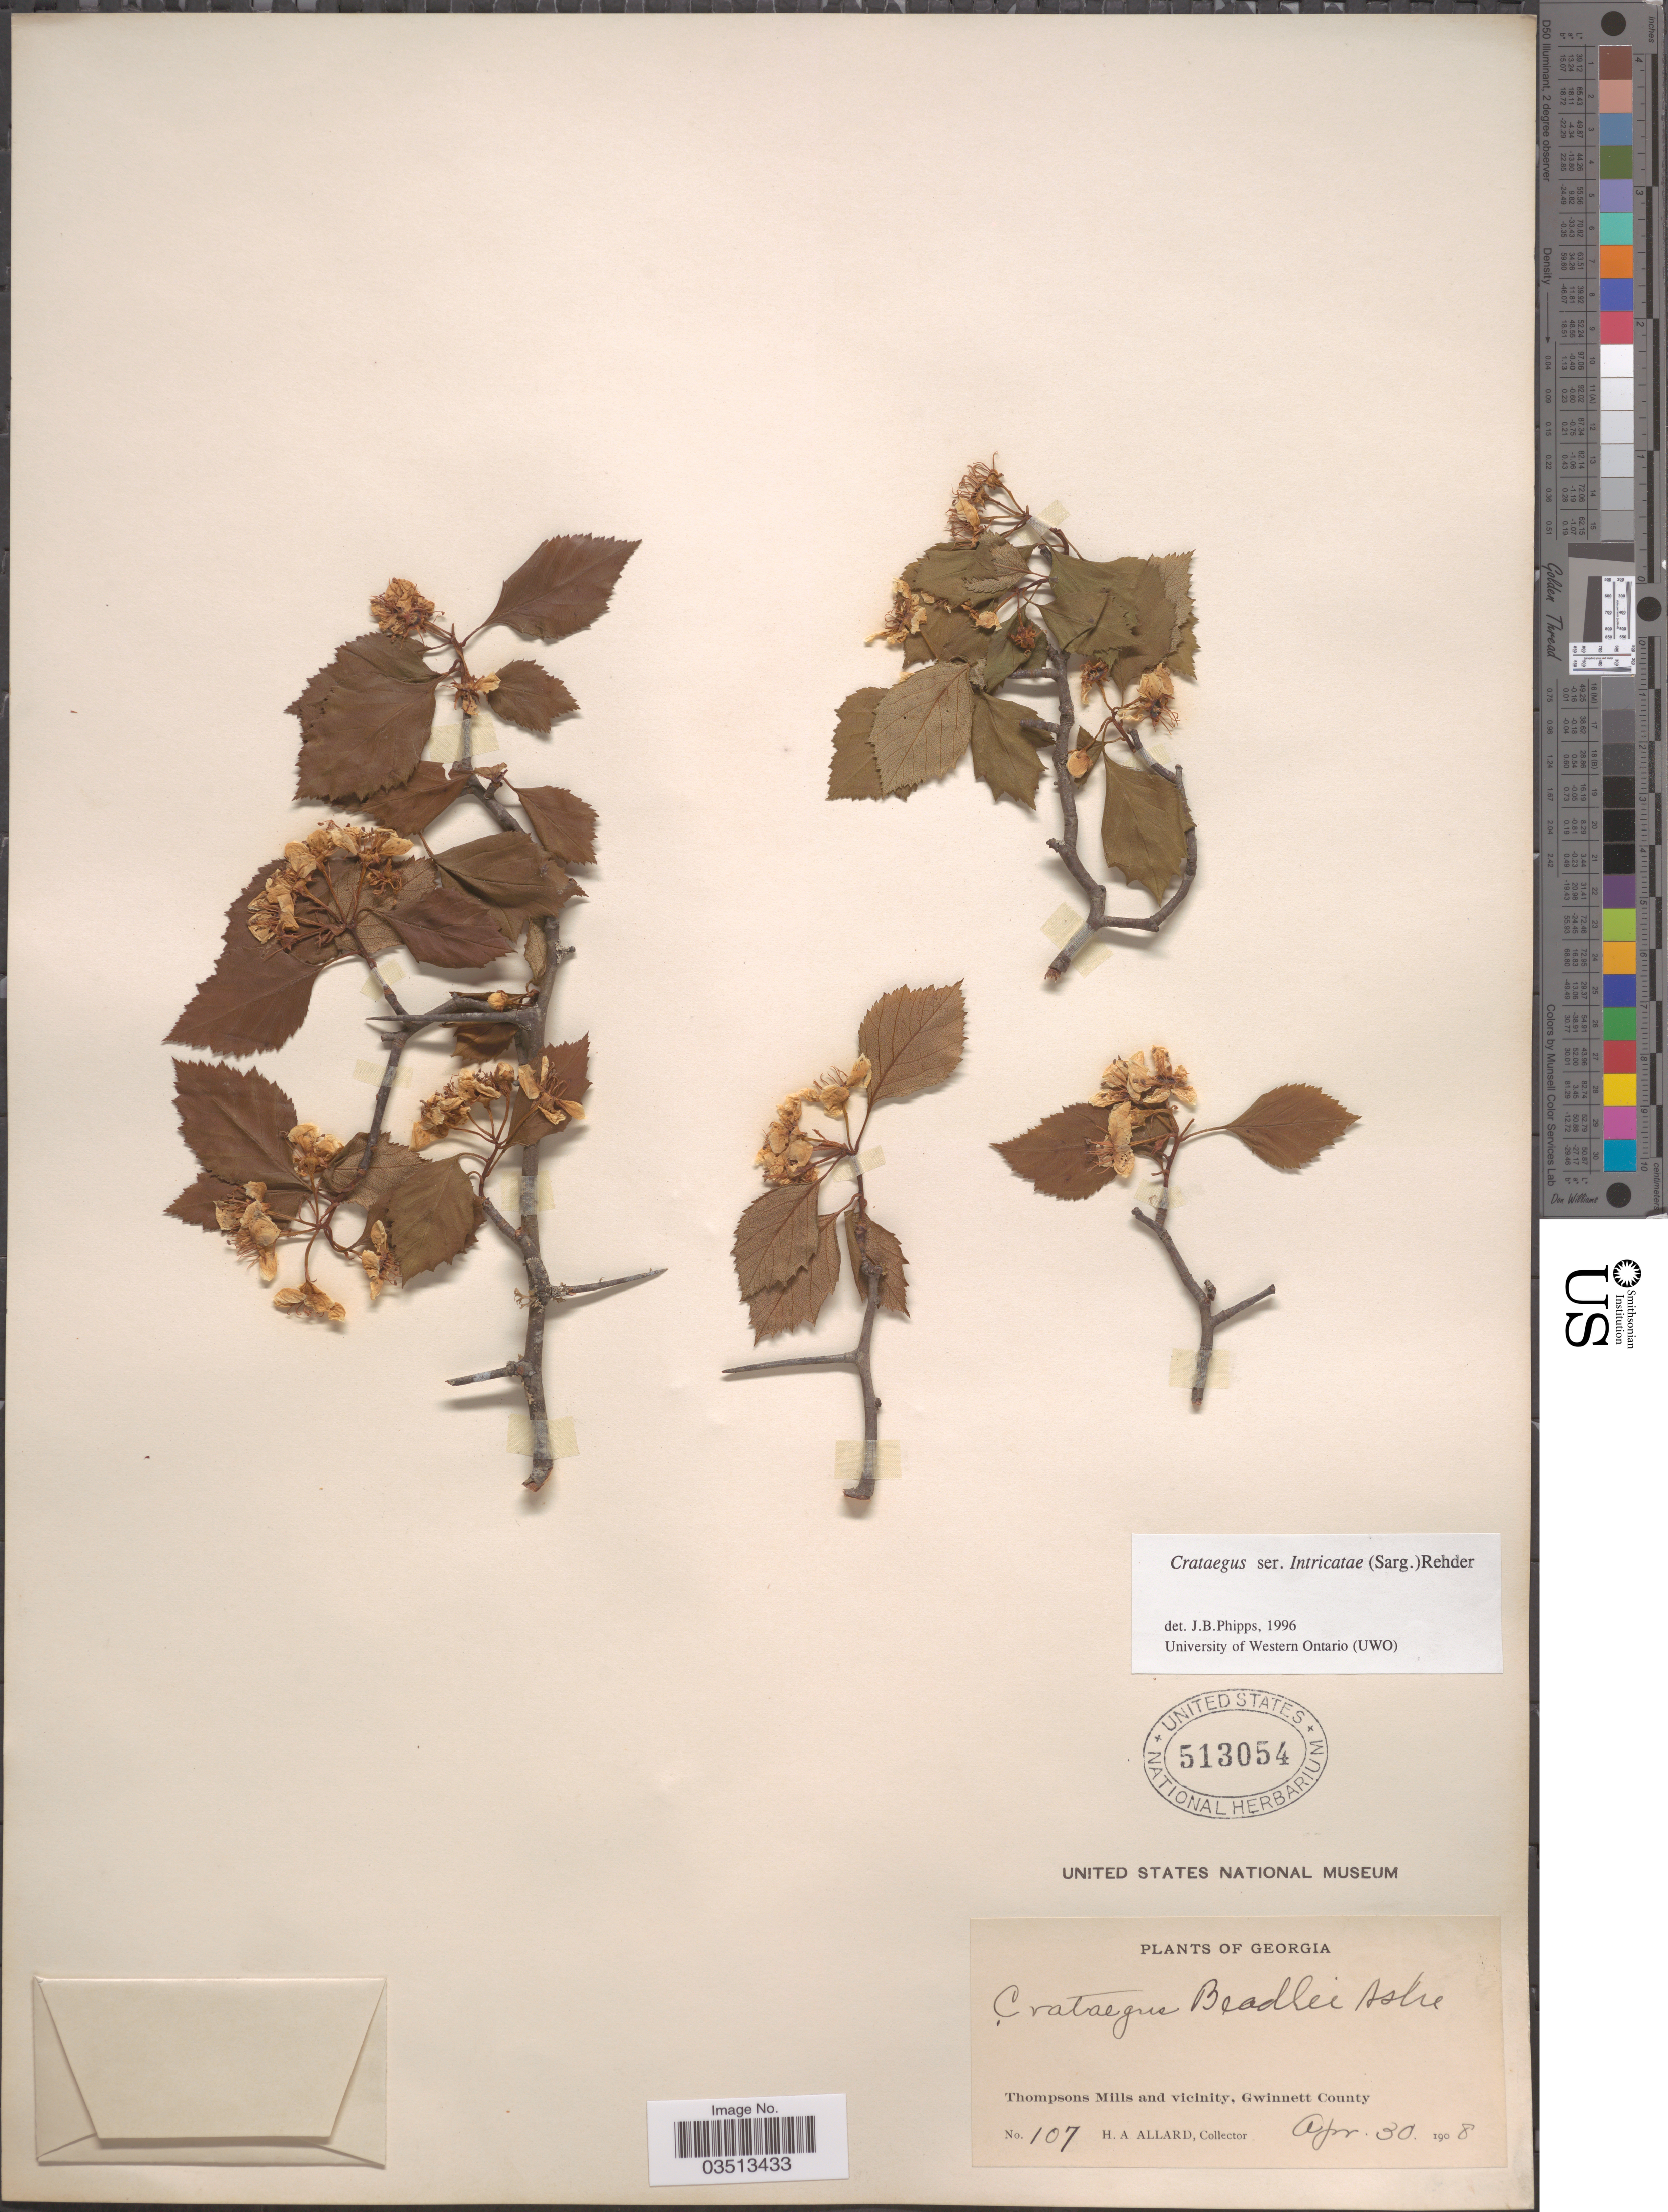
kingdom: Plantae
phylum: Tracheophyta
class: Magnoliopsida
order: Rosales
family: Rosaceae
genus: Crataegus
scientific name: Crataegus beadlei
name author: Ashe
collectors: H. A. Allard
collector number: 107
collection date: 1908-04-30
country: United States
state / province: Georgia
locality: Thompsons Mills and vicinity, Gwinnett County.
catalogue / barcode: US 513054